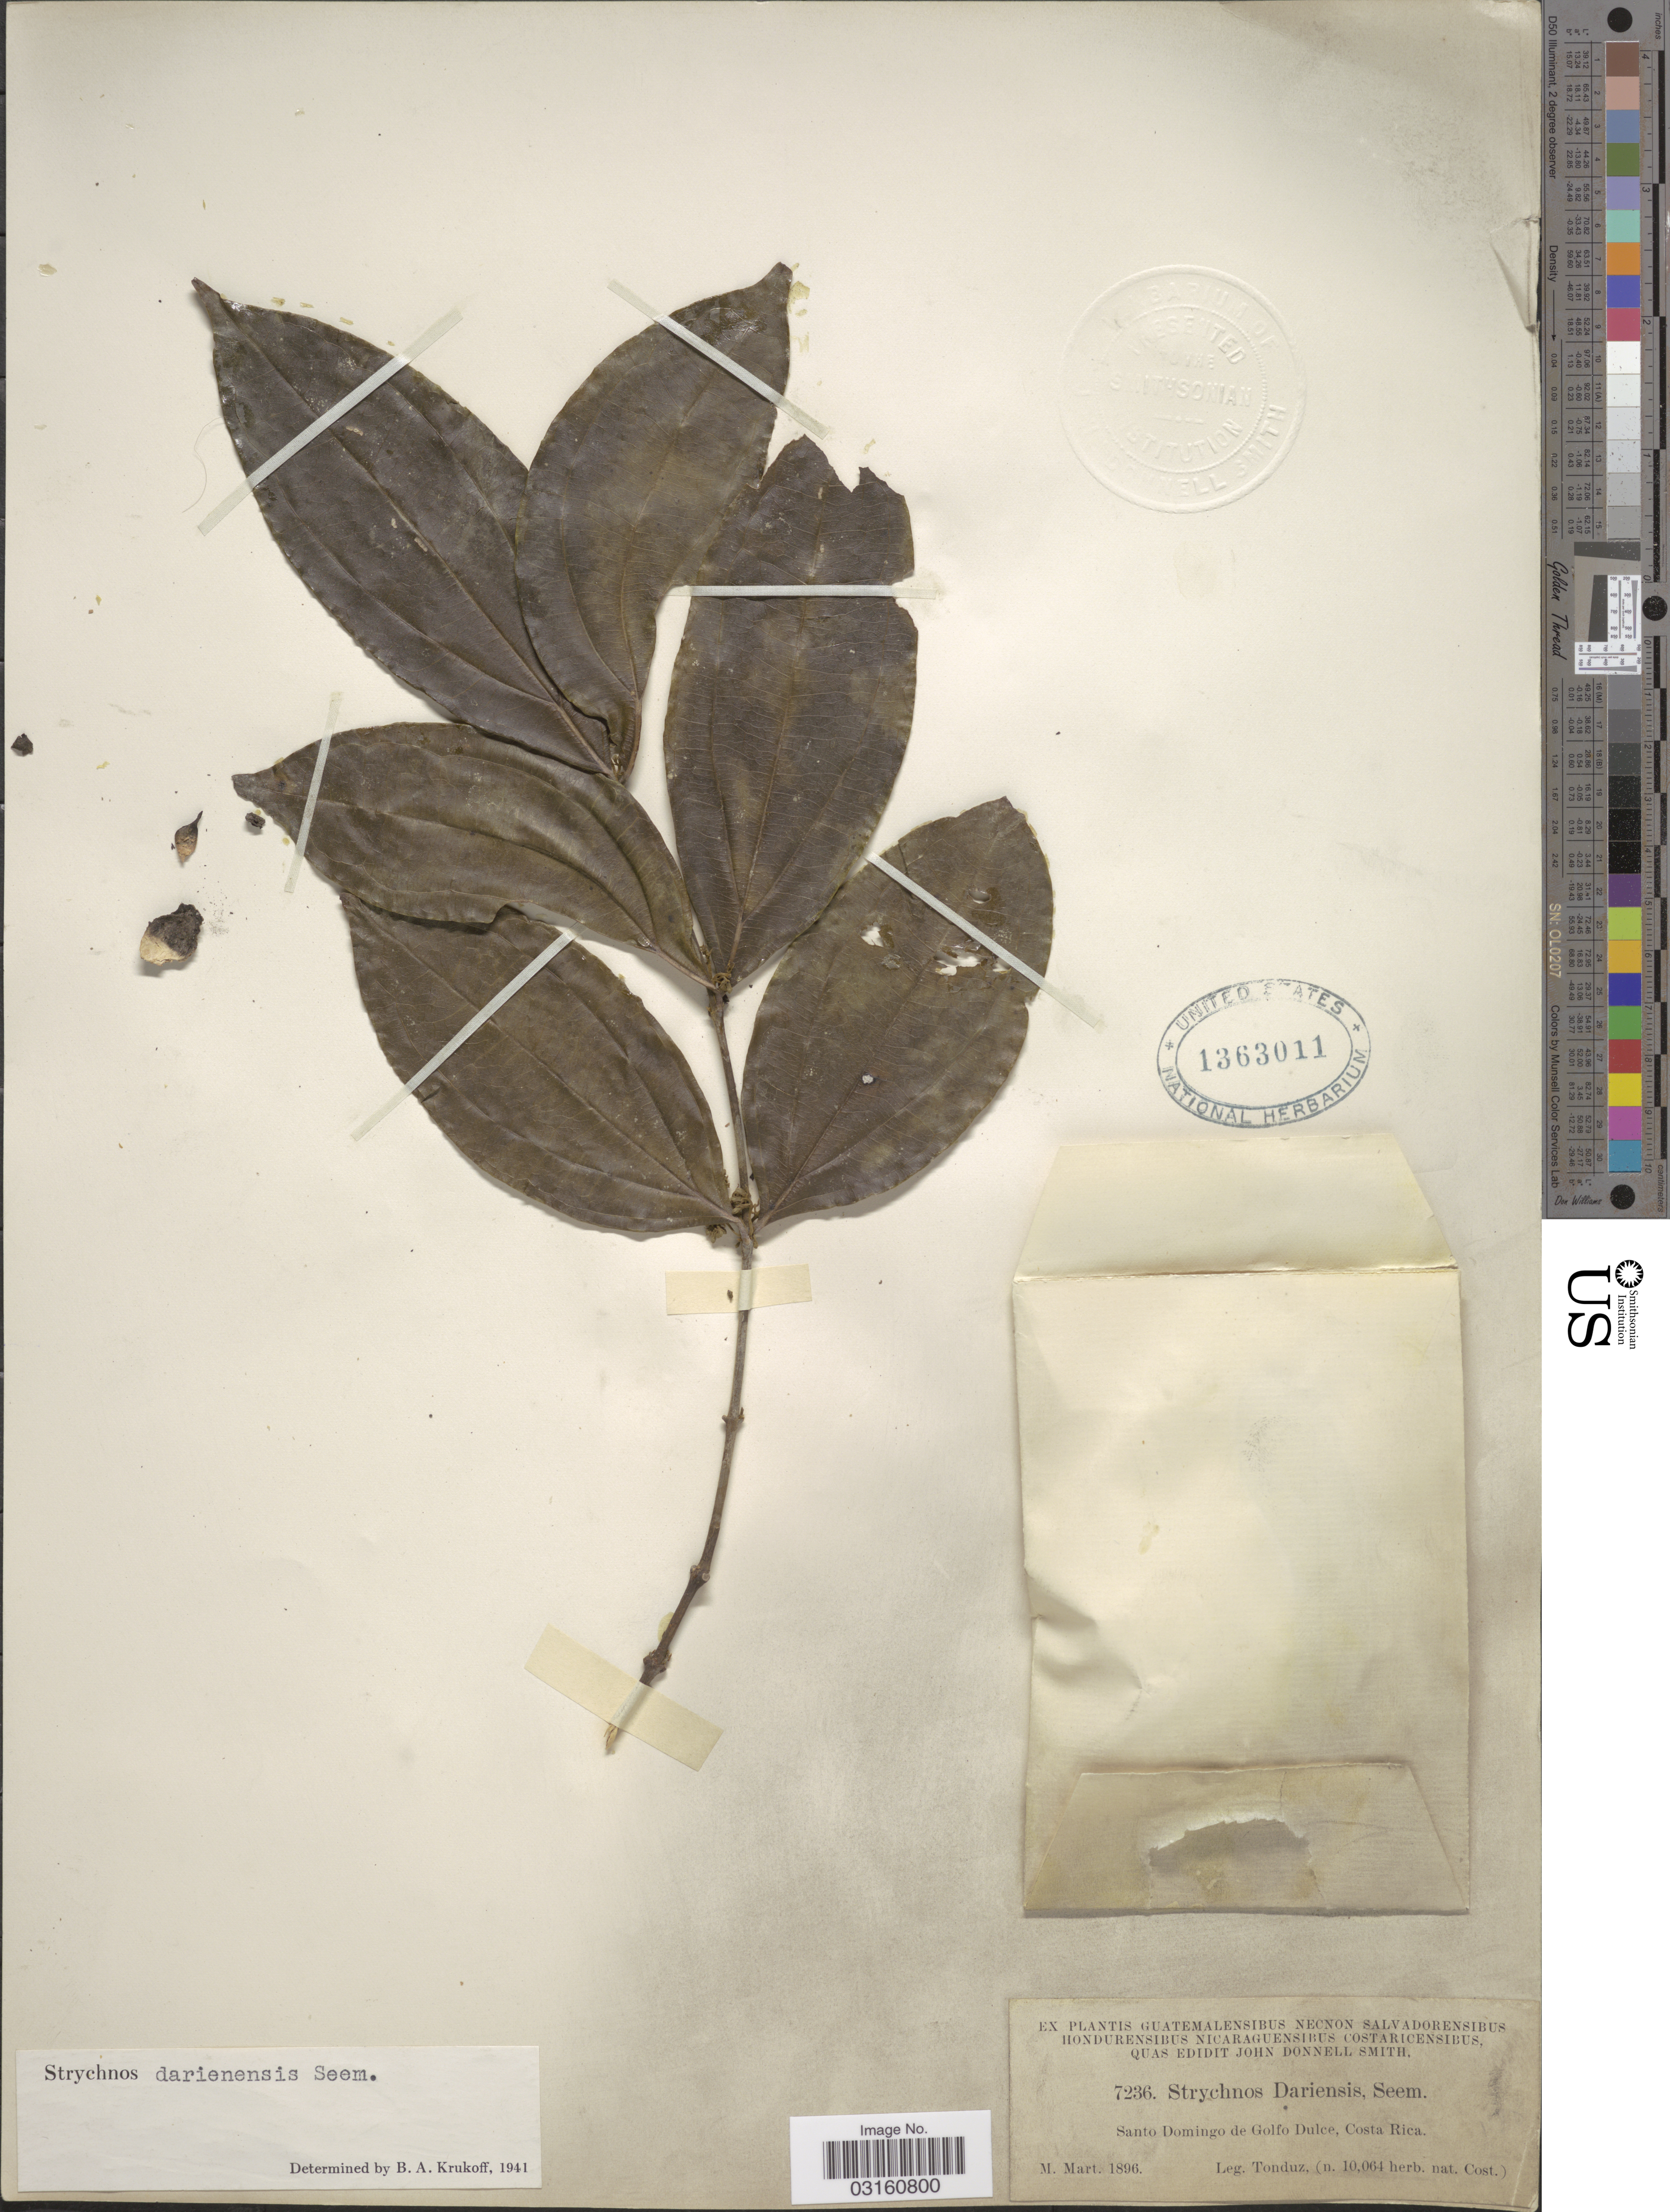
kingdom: Plantae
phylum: Tracheophyta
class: Magnoliopsida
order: Gentianales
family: Loganiaceae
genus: Strychnos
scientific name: Strychnos darienensis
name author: Seem.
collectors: Tonduz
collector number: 7236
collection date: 1896-03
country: Costa Rica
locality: Santo Domingo de Golfo Dulce.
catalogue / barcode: US 1363011